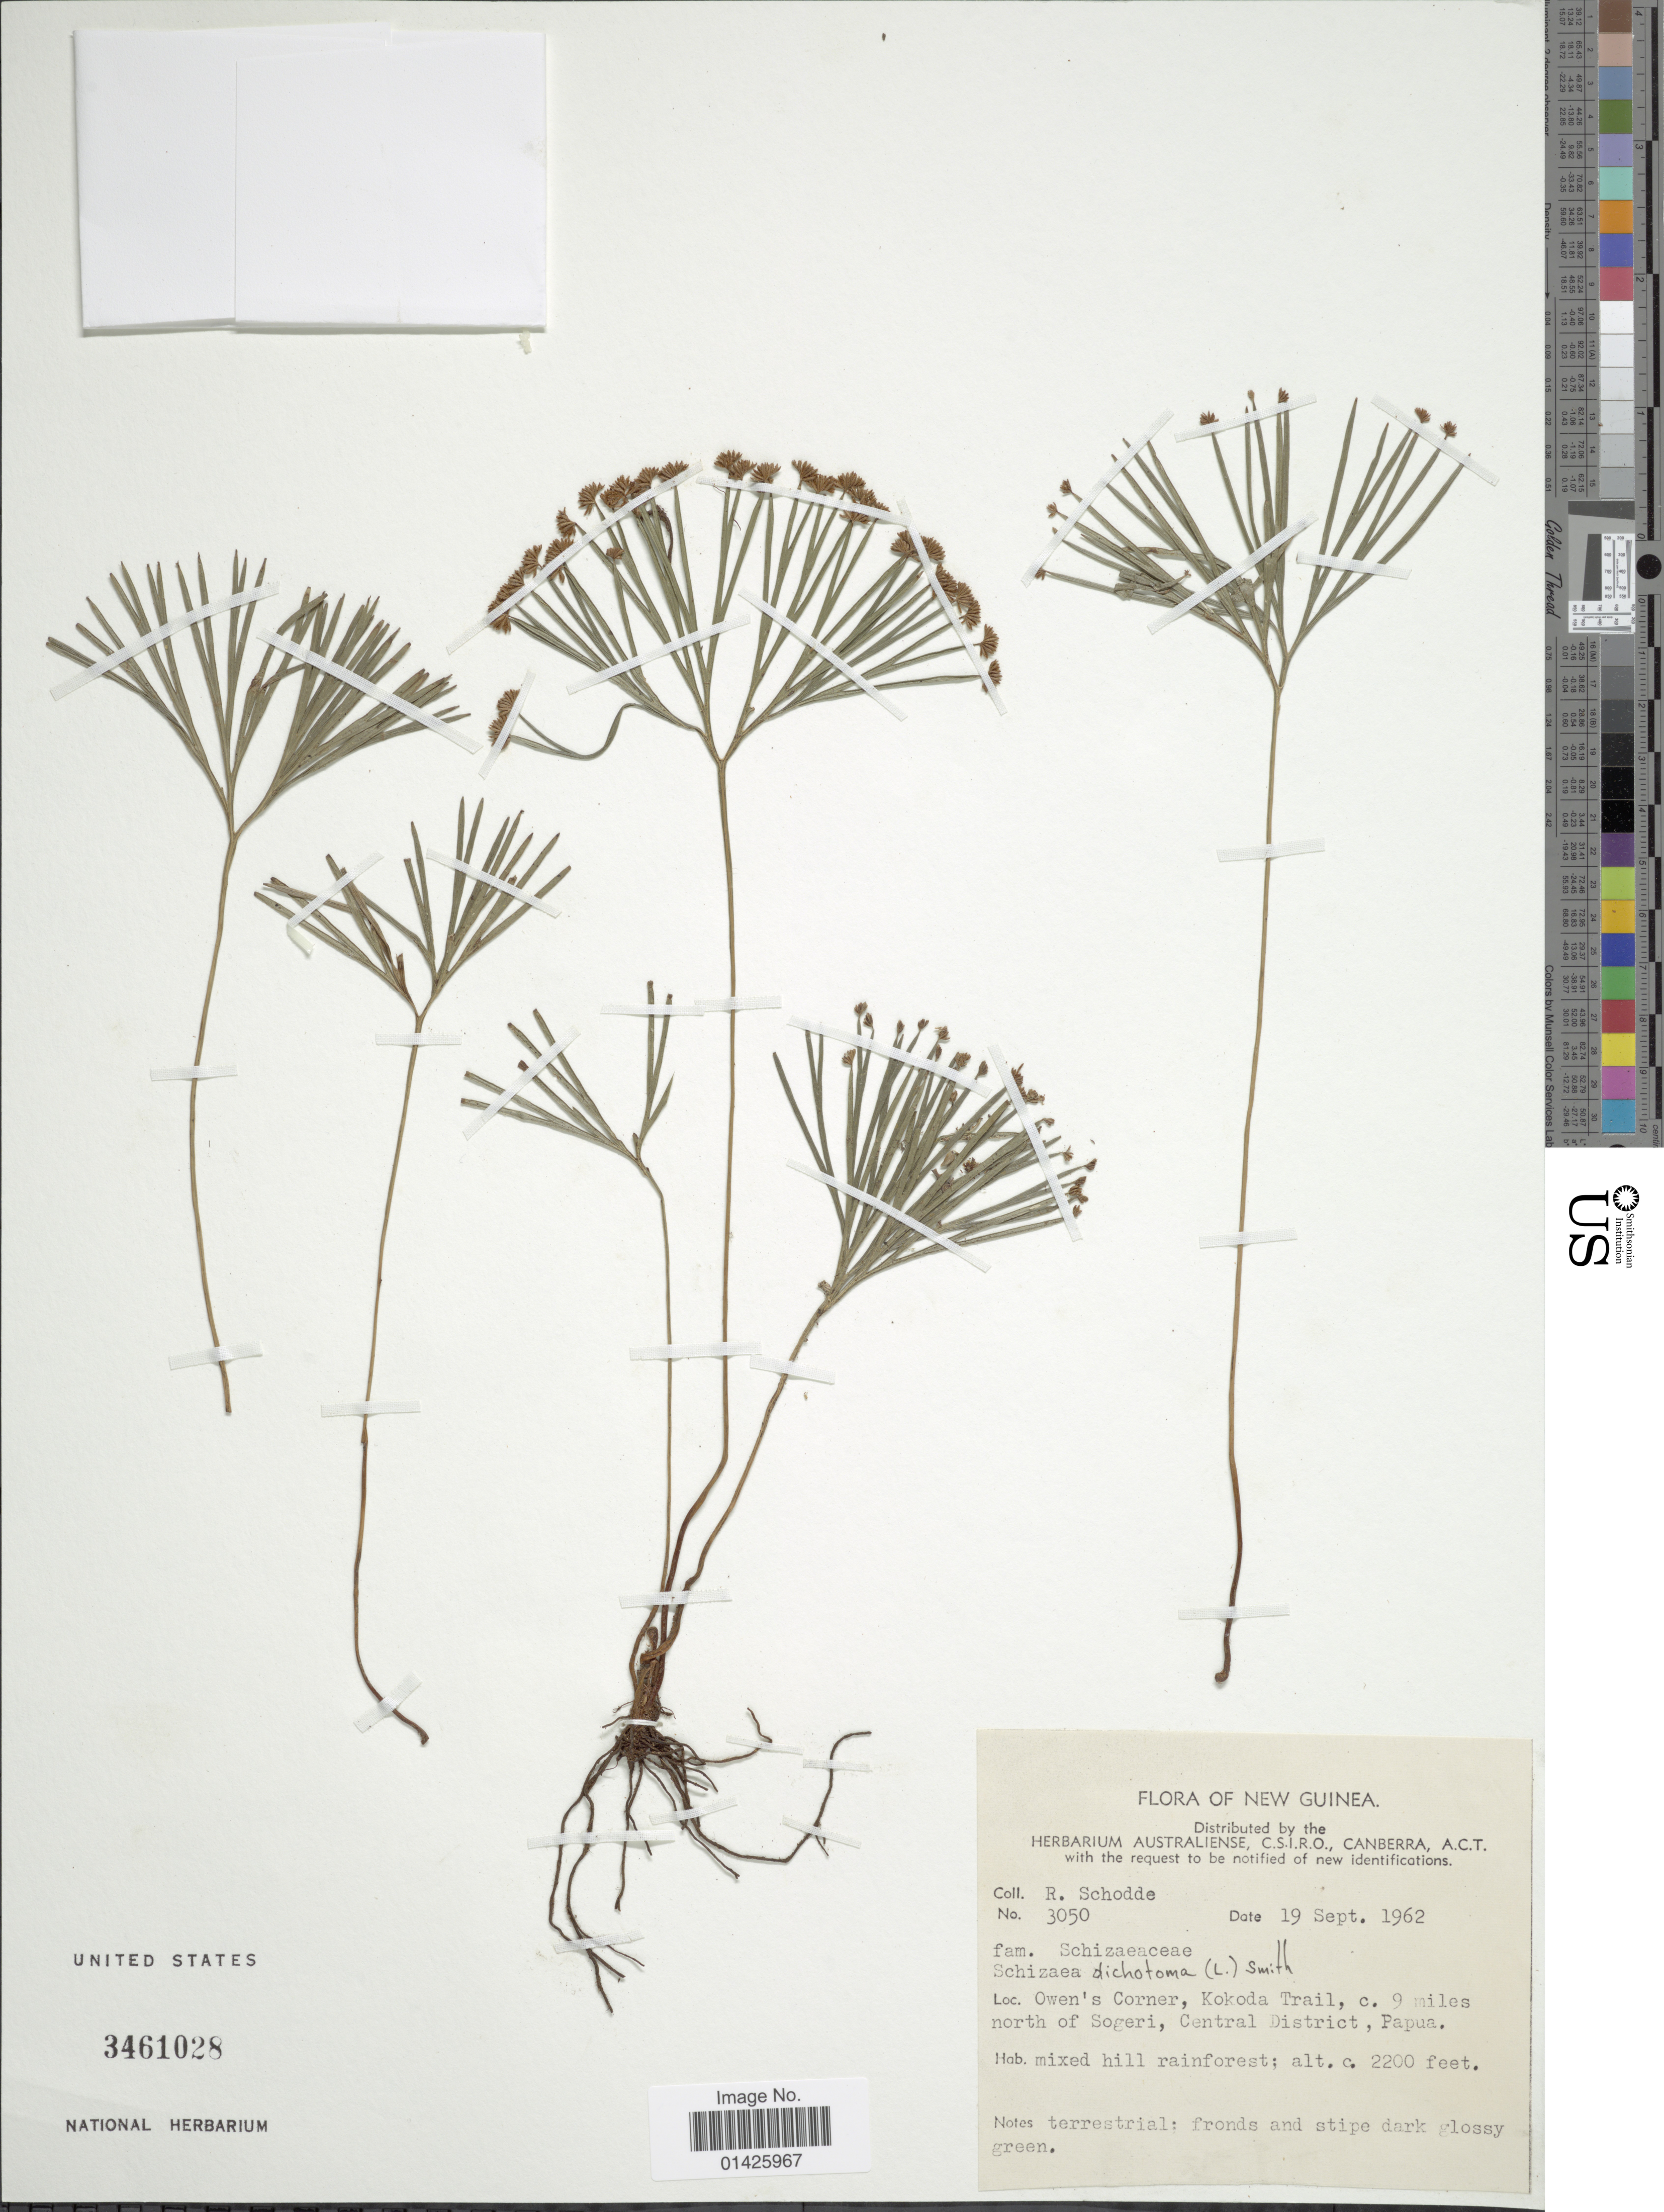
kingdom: Plantae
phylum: Tracheophyta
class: Polypodiopsida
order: Schizaeales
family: Schizaeaceae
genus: Schizaea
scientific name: Schizaea dichotoma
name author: (L.) J. Sm.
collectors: R. Schodde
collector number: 3050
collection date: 1962-09-19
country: Papua New Guinea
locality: New Guinea, Owen's Corner, Kokoda Trail, c. 9 miles north of Sogeri, Central District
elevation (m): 671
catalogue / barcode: US 3461028